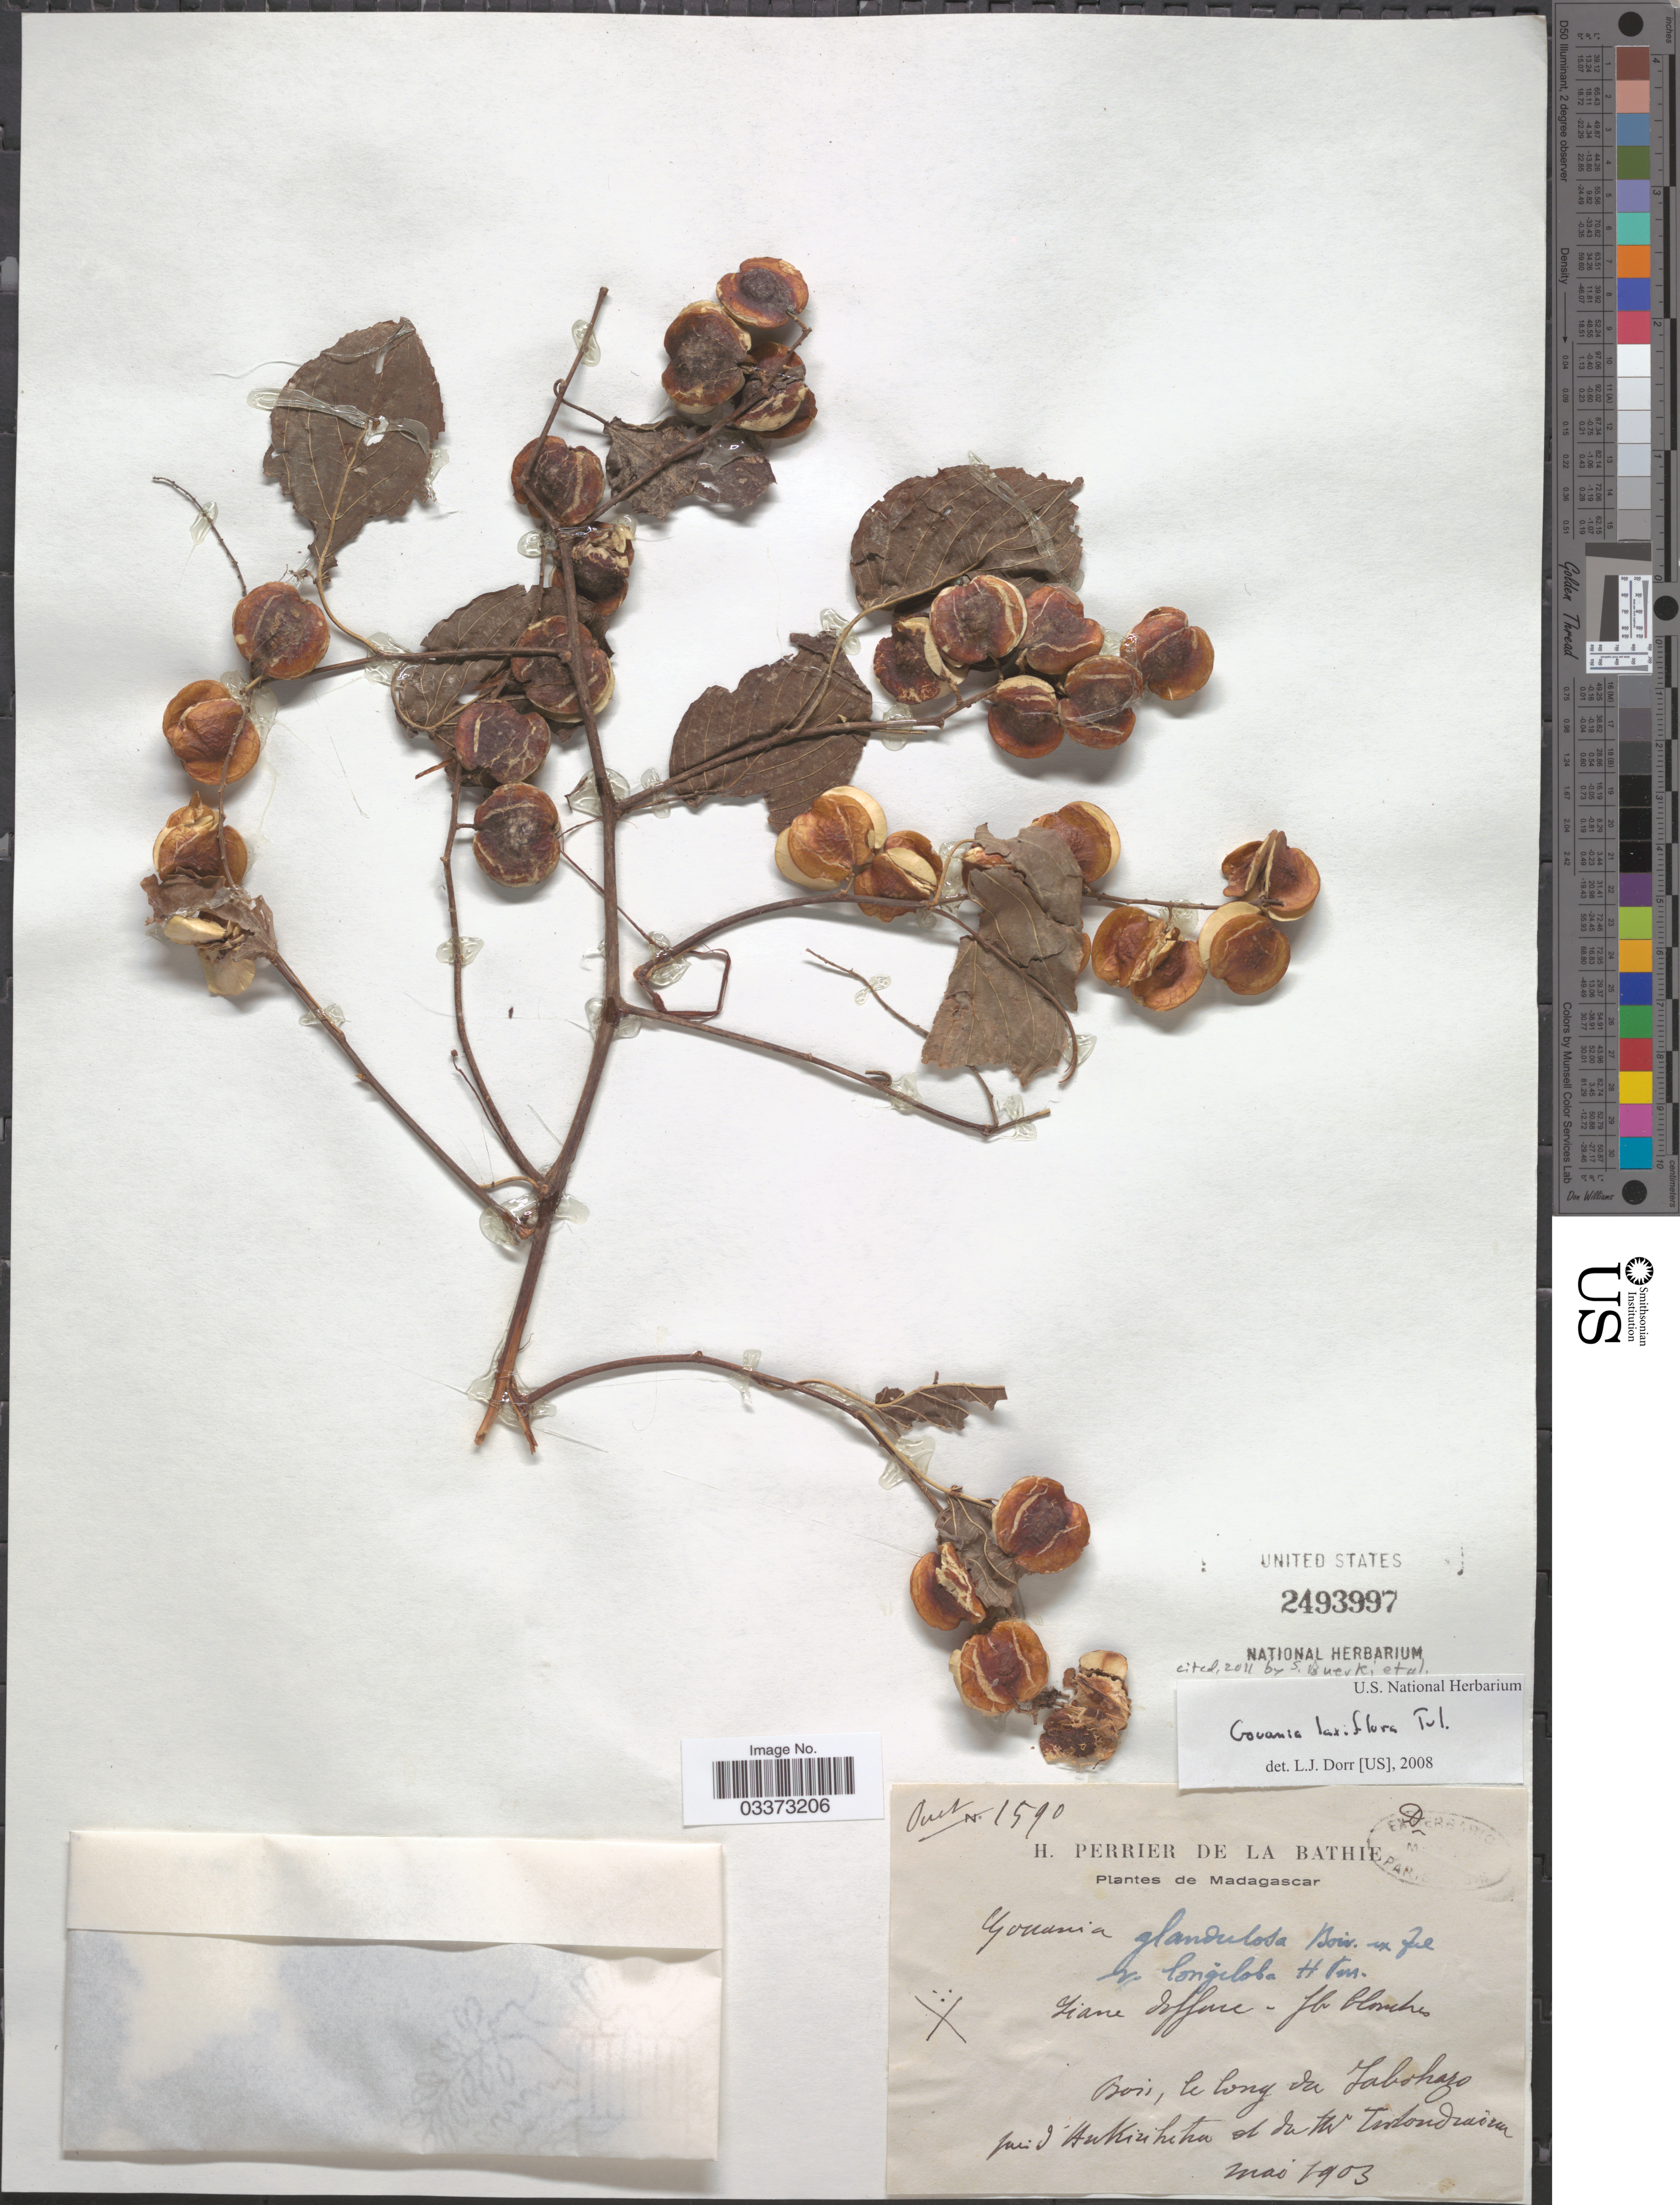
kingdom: Plantae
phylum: Tracheophyta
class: Magnoliopsida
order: Rosales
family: Rhamnaceae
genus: Gouania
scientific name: Gouania laxiflora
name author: Tul.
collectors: H. Perrier de la Bâthie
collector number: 1590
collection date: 1903-05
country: Madagascar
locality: Bois, le long du Tabohazo prés d'Ankirihitra et du W Tutondraisu. [interpreted]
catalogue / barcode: US 2493997